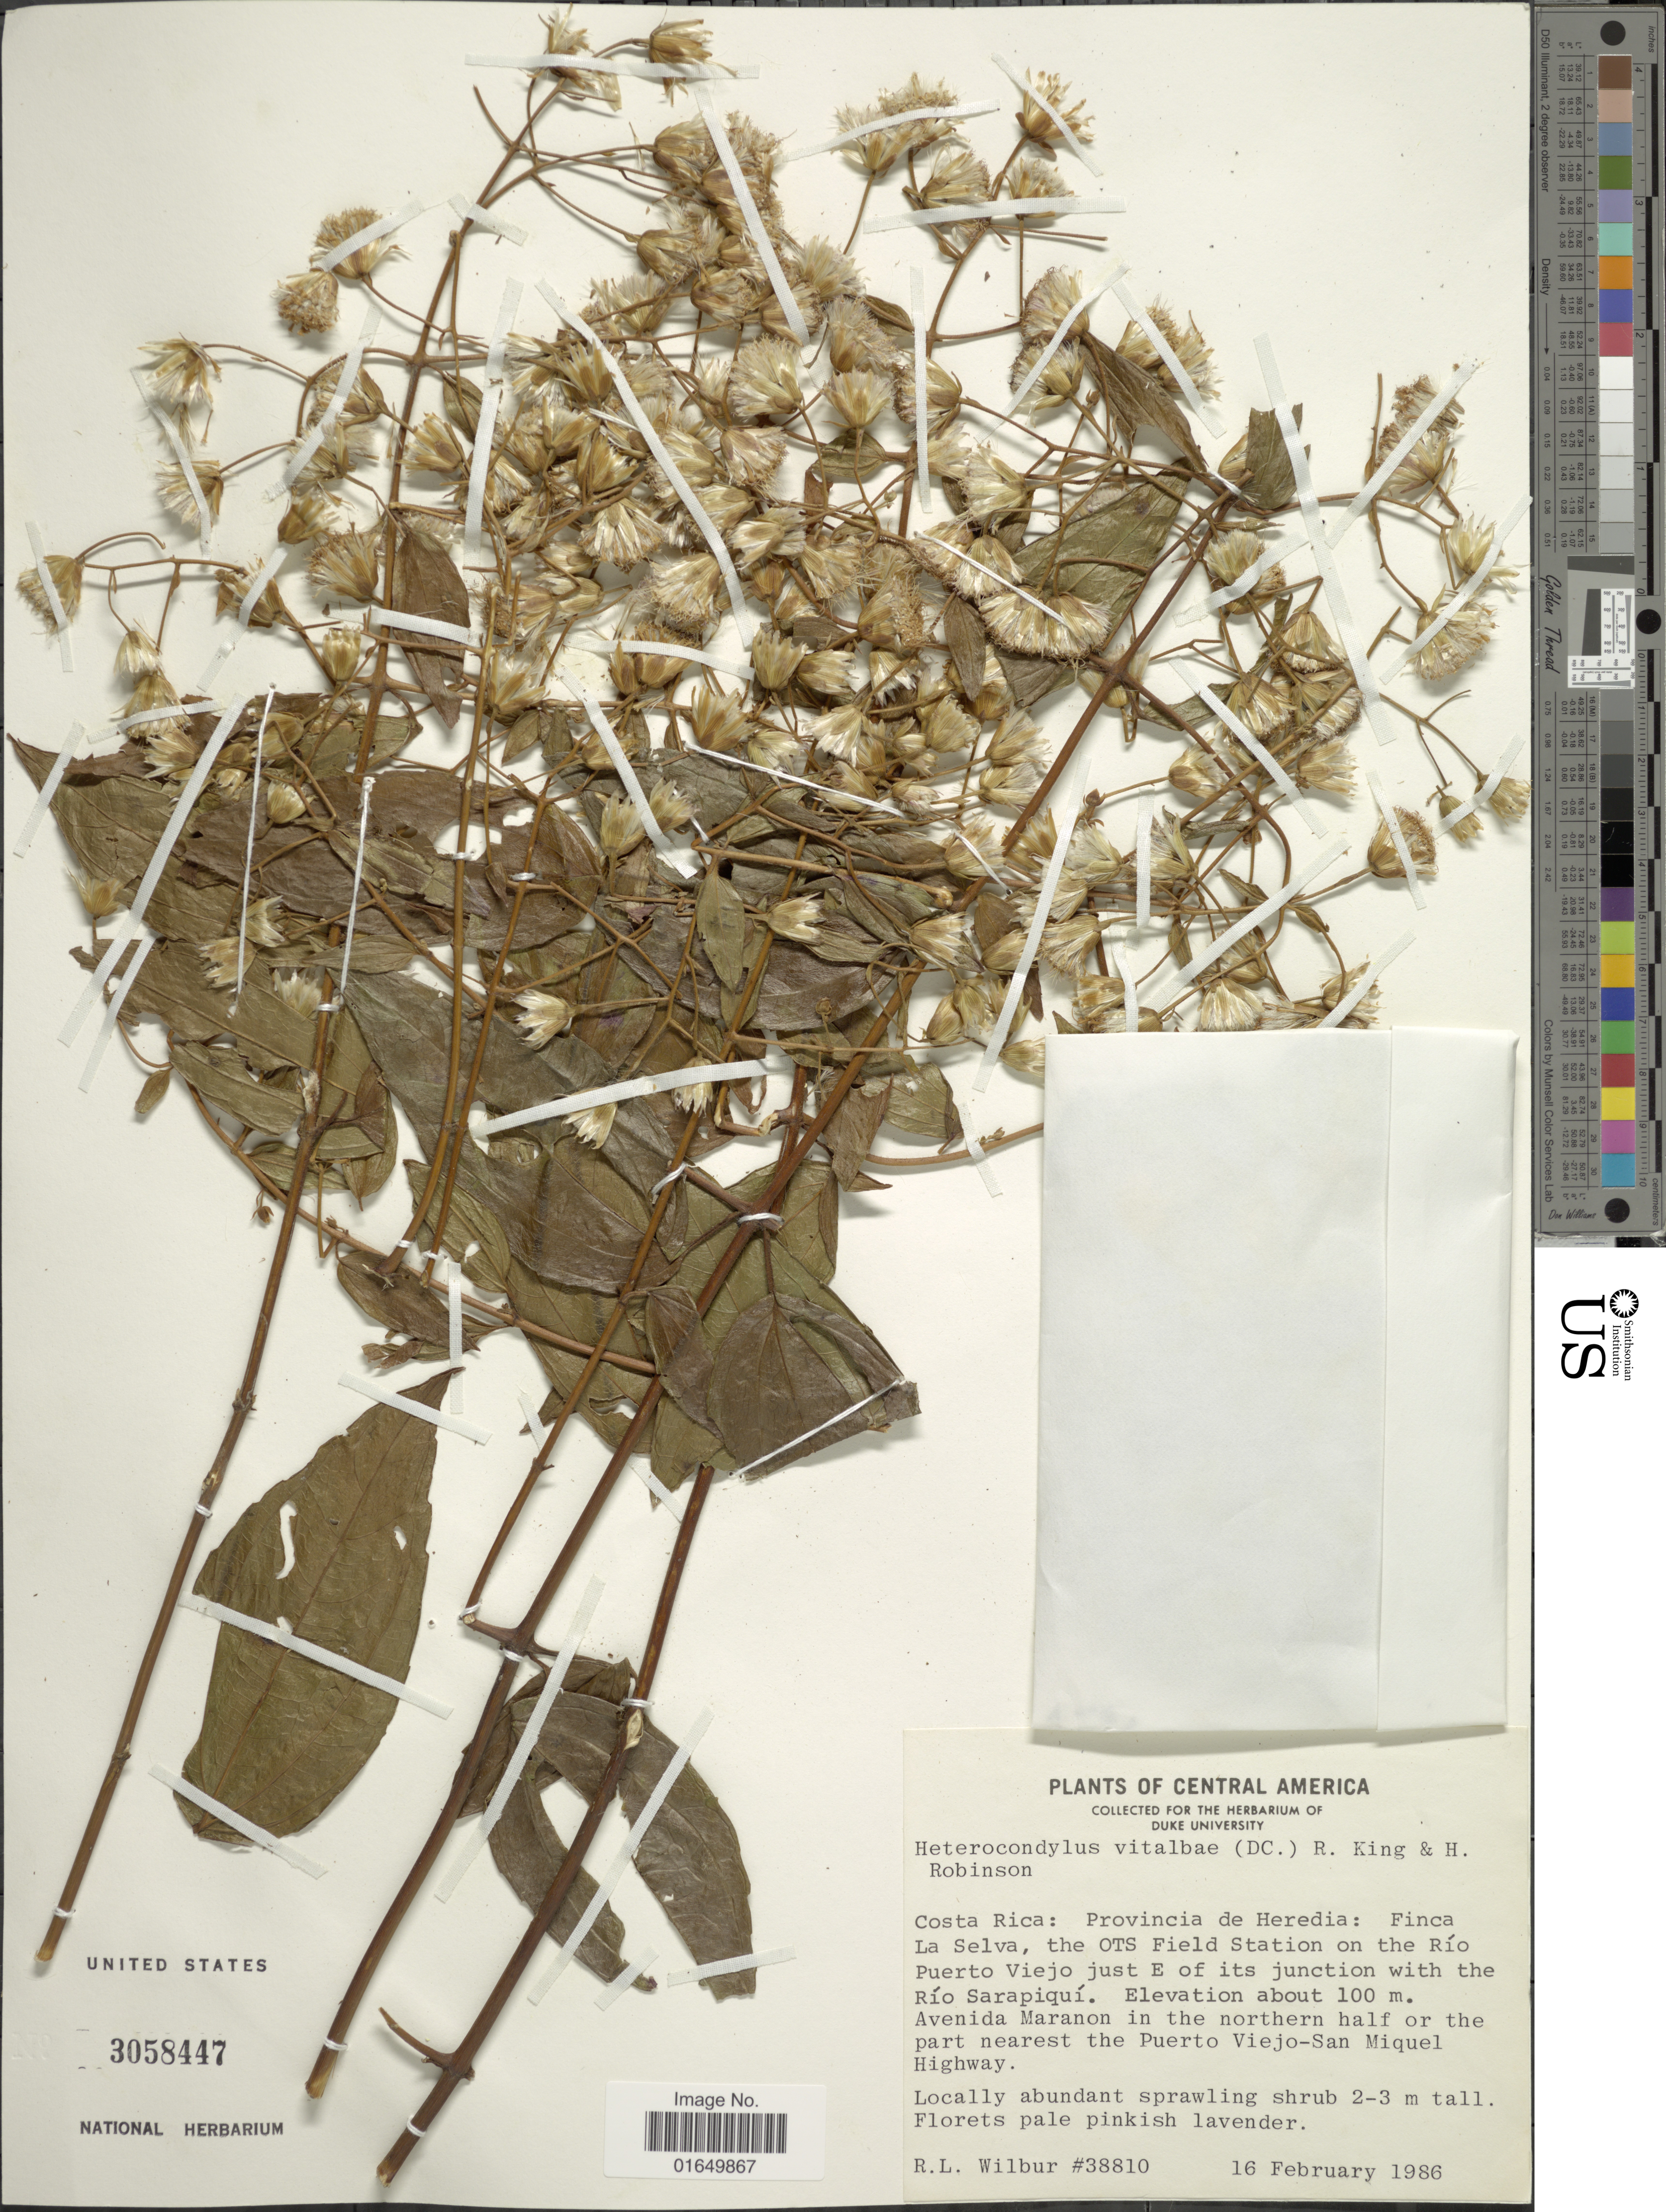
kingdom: Plantae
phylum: Tracheophyta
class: Magnoliopsida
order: Asterales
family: Asteraceae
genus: Heterocondylus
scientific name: Heterocondylus vitalbae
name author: (DC.) R.M. King & H. Rob.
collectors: R. L. Wilbur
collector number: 38810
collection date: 1986-02-16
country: Costa Rica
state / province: Heredia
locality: Finca La Selva, the OTS Field Station on the Río Puerto Viejo just E of its junction with the Río Sarapiquí. Avenida Maranon on the northern half or the part nearest the Puerto Viejo-San Miquel Highway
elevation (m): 100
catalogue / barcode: US 3058447